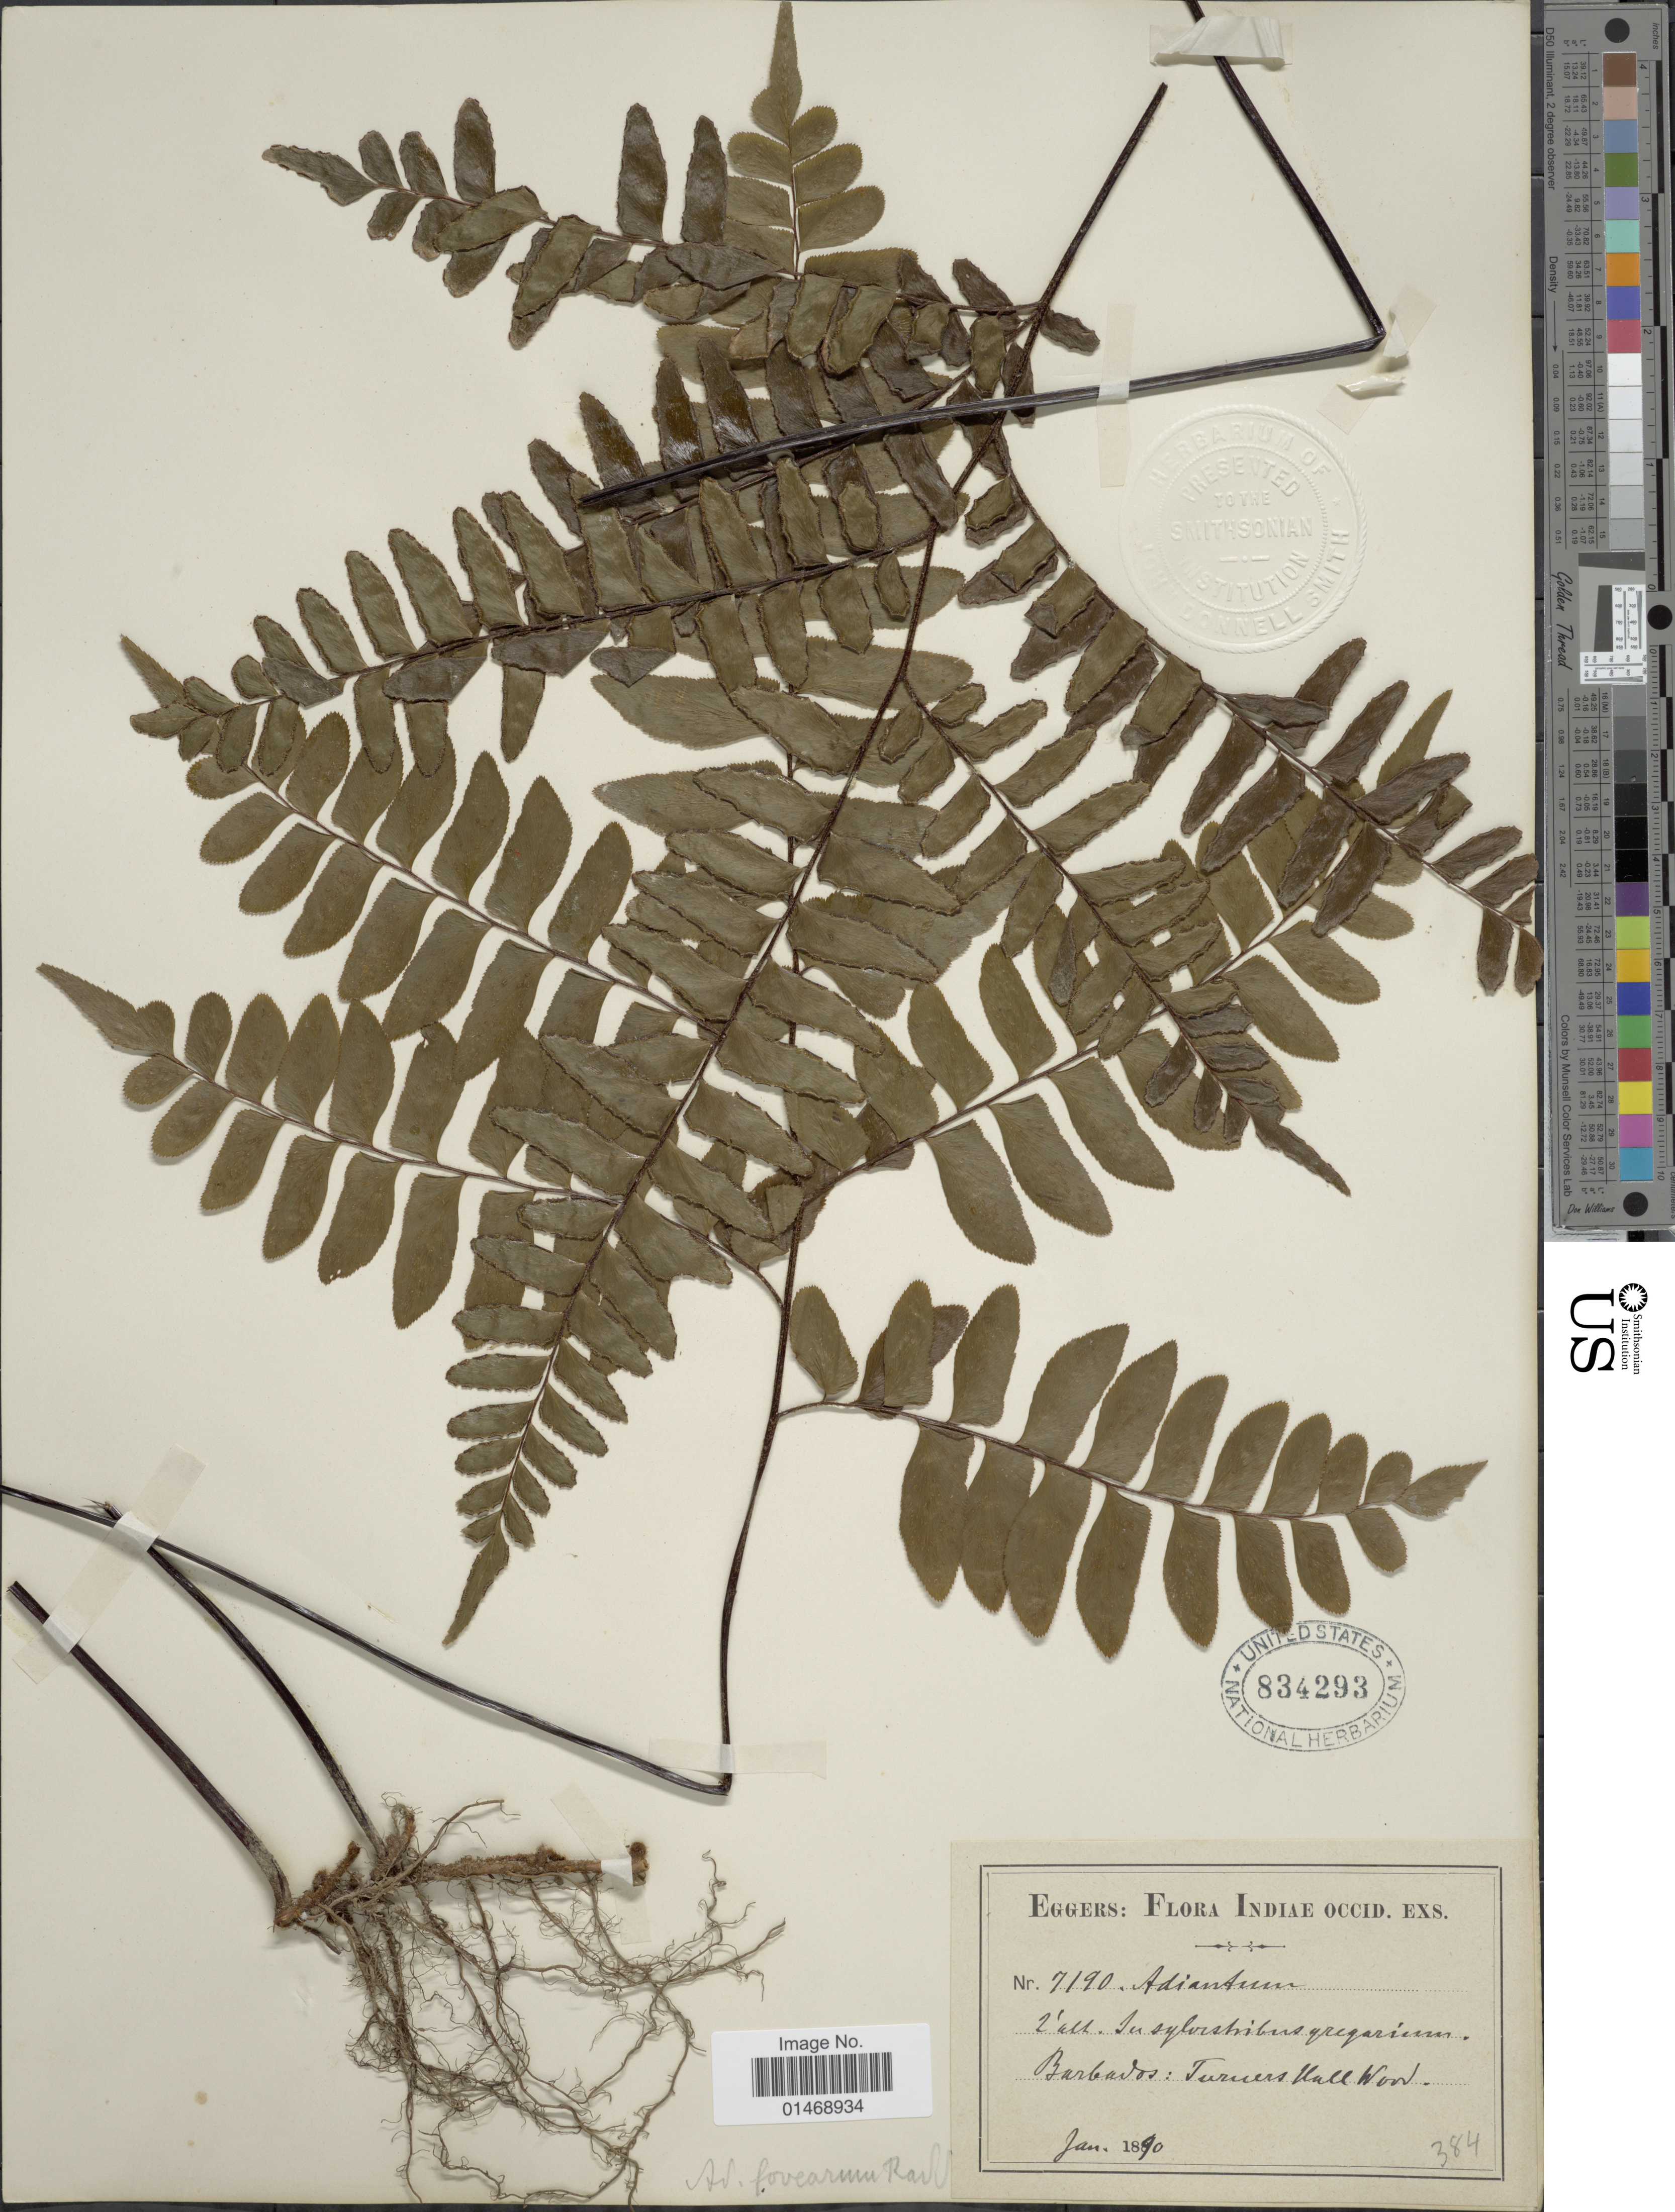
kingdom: Plantae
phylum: Tracheophyta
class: Polypodiopsida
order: Polypodiales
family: Pteridaceae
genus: Adiantum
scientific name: Adiantum latifolium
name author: Lam.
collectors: -. Eggers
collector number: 7190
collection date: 1890-01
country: Barbados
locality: Indiae Occide, TurnersHall Wood.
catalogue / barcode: US 834293